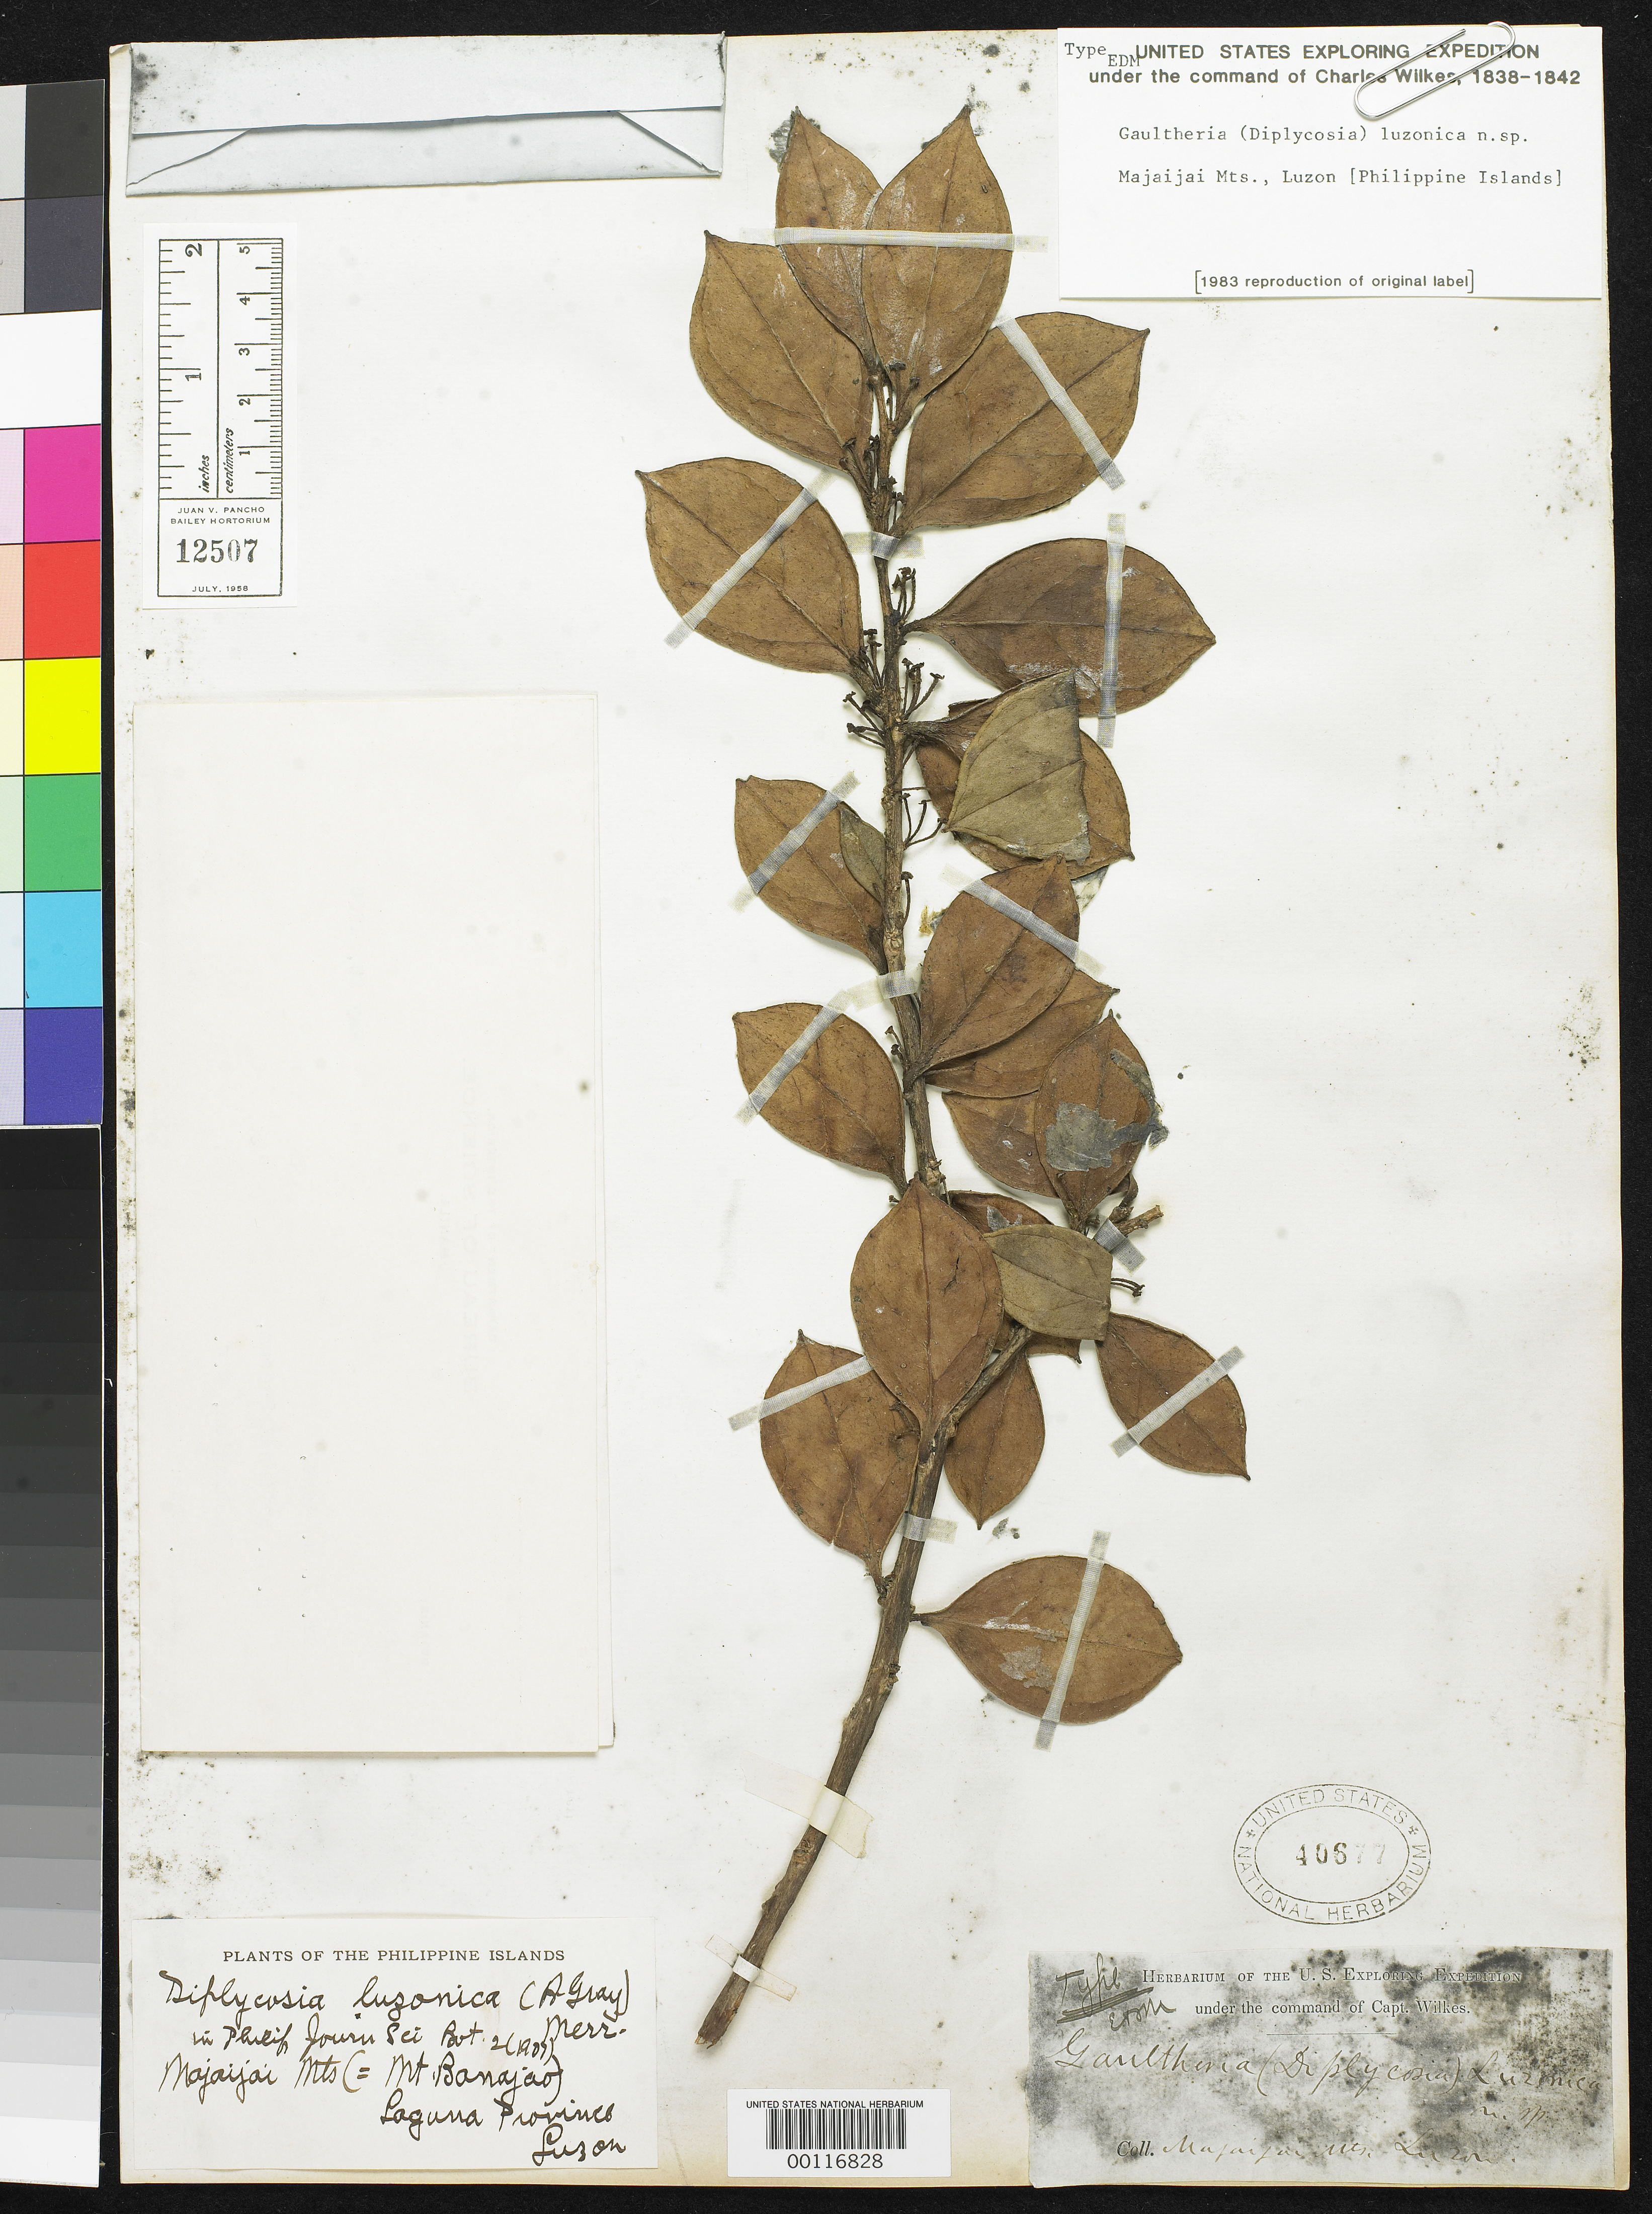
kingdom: Plantae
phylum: Tracheophyta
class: Magnoliopsida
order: Ericales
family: Ericaceae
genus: Gaultheria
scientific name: Gaultheria luzonica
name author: A. Gray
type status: Type Collection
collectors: Wilkes Explor. Exped.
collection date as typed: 1838 to -- --- 1842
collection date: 1838/1842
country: Philippines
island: Luzon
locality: Majaijai Mountains.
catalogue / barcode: US 40677